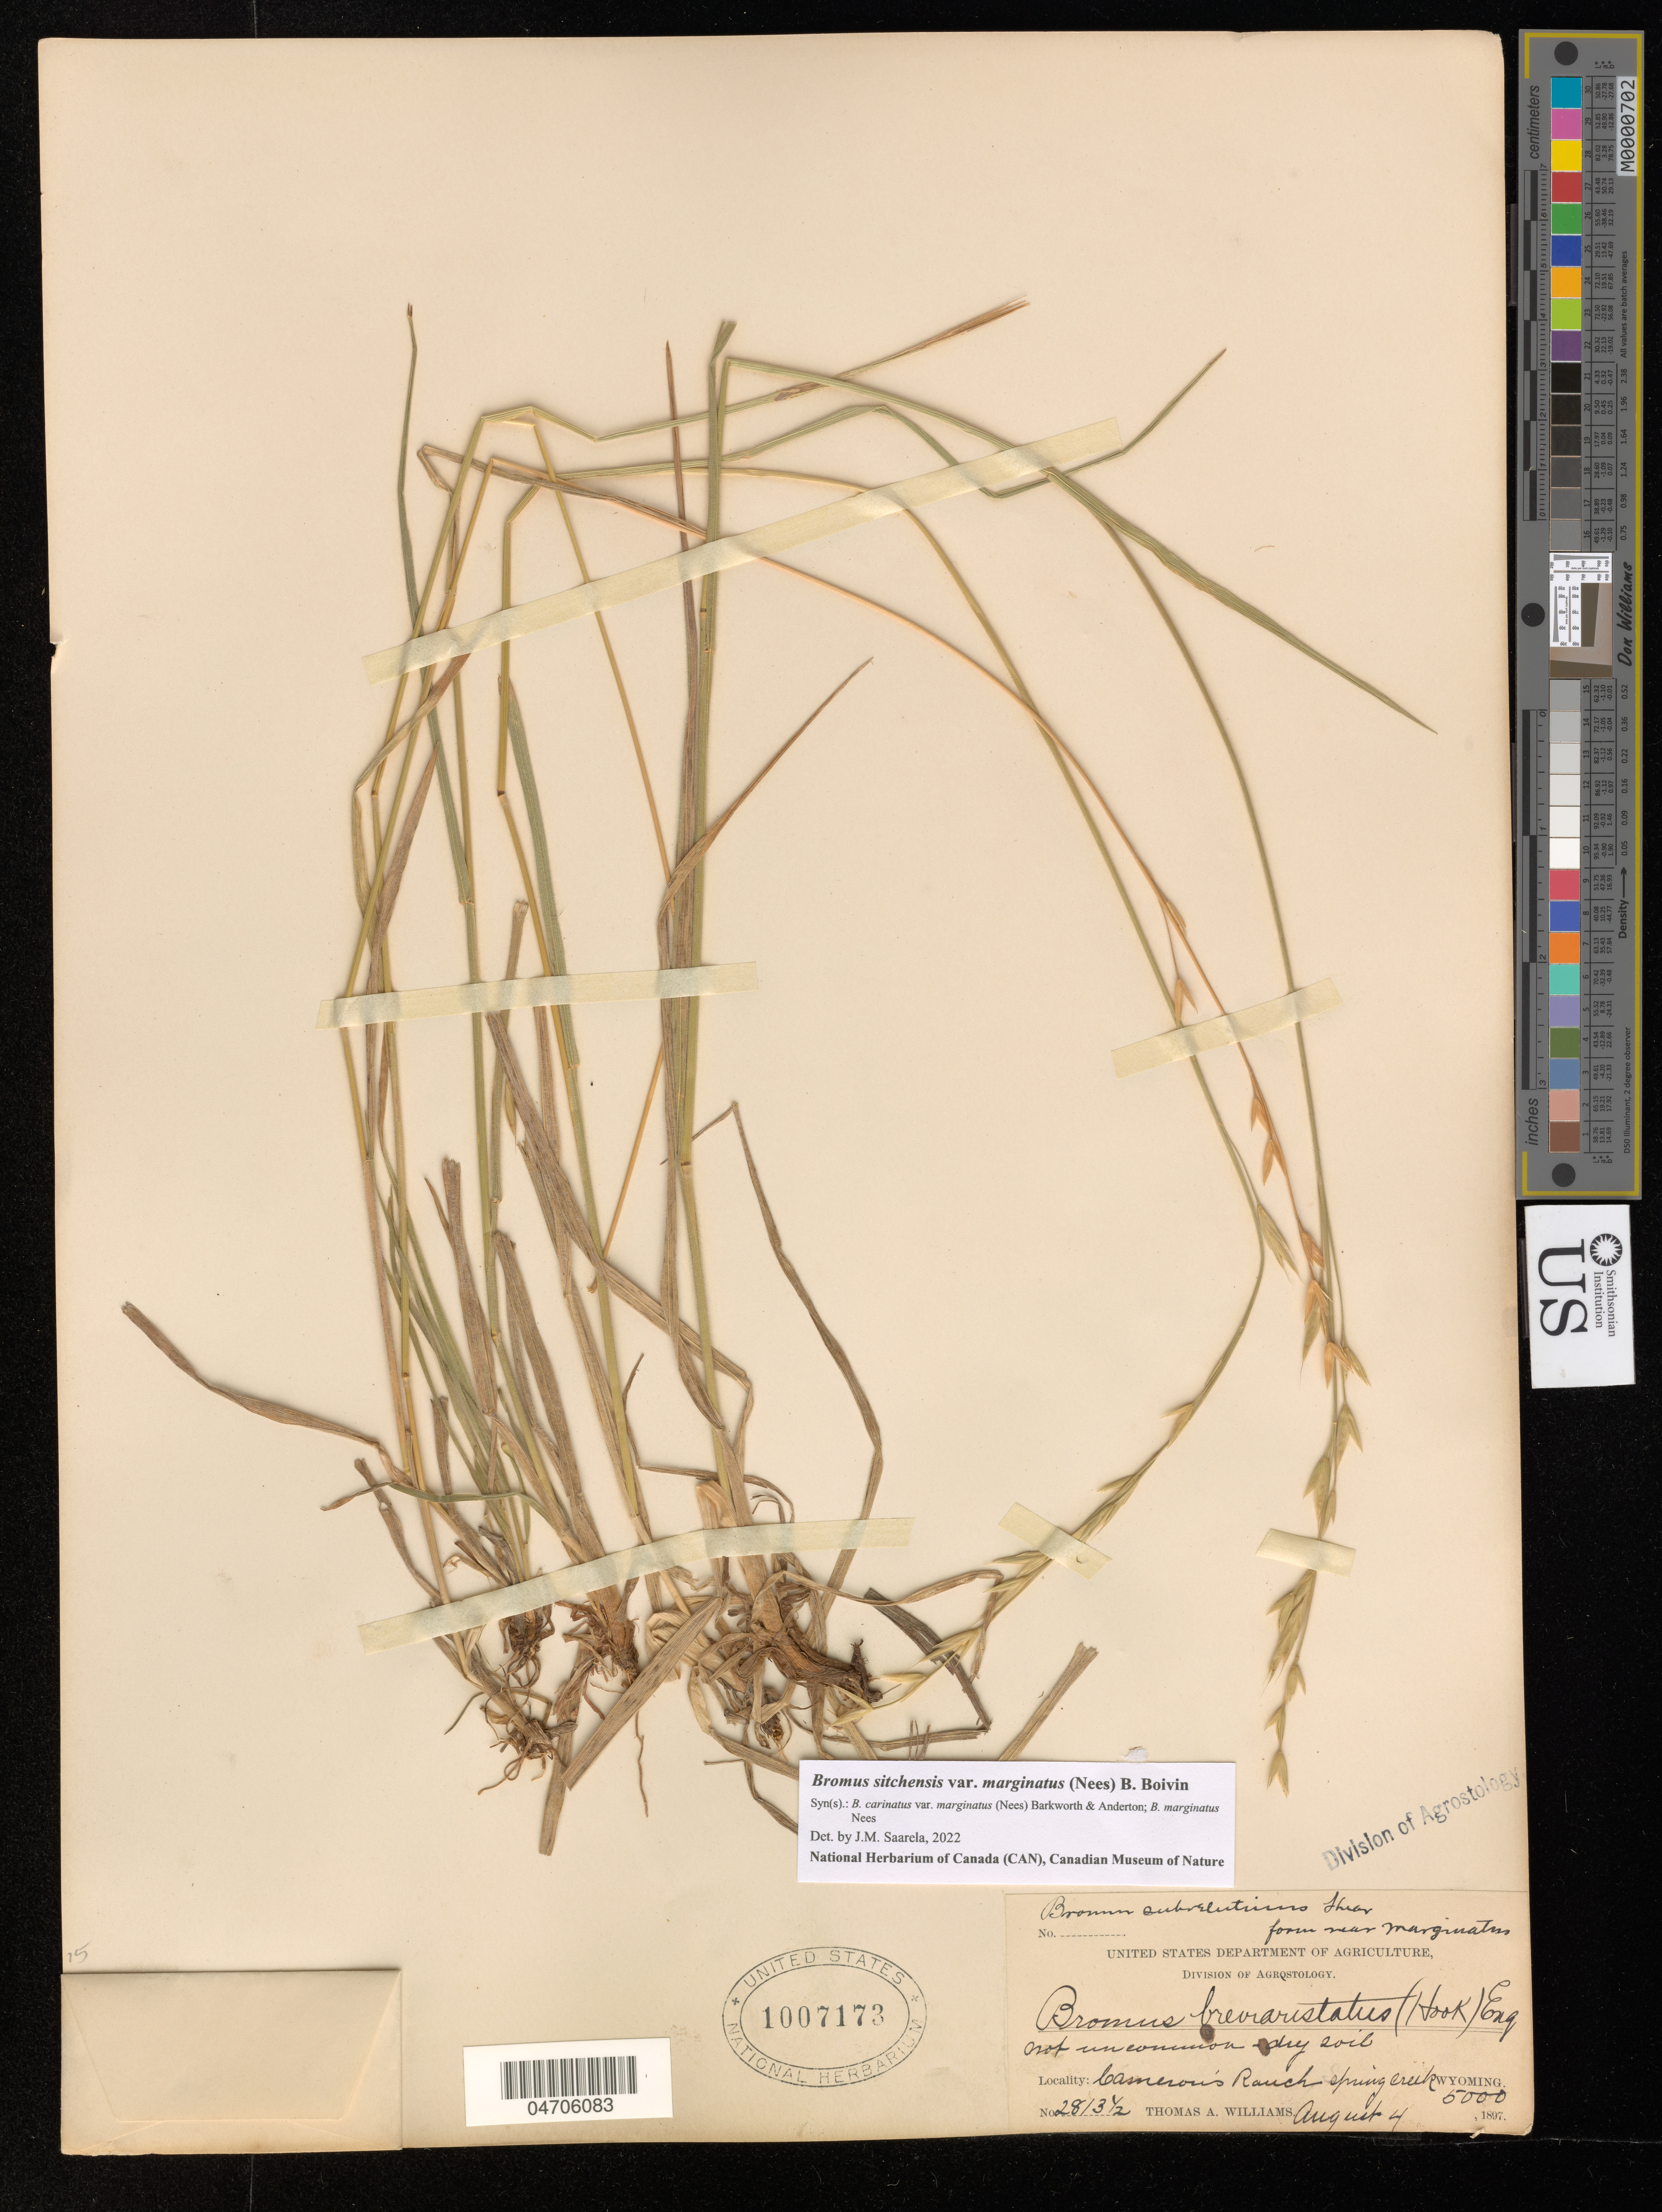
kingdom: Plantae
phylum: Tracheophyta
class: Liliopsida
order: Poales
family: Poaceae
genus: Bromus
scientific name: Bromus carinatus var. marginatus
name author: (Nees ex Steud.) Barkworth & Anderton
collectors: T. A. Williams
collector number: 2813½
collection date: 1897-08-04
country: United States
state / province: Wyoming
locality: Cameron's Ranch spring creek.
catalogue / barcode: US 1007173